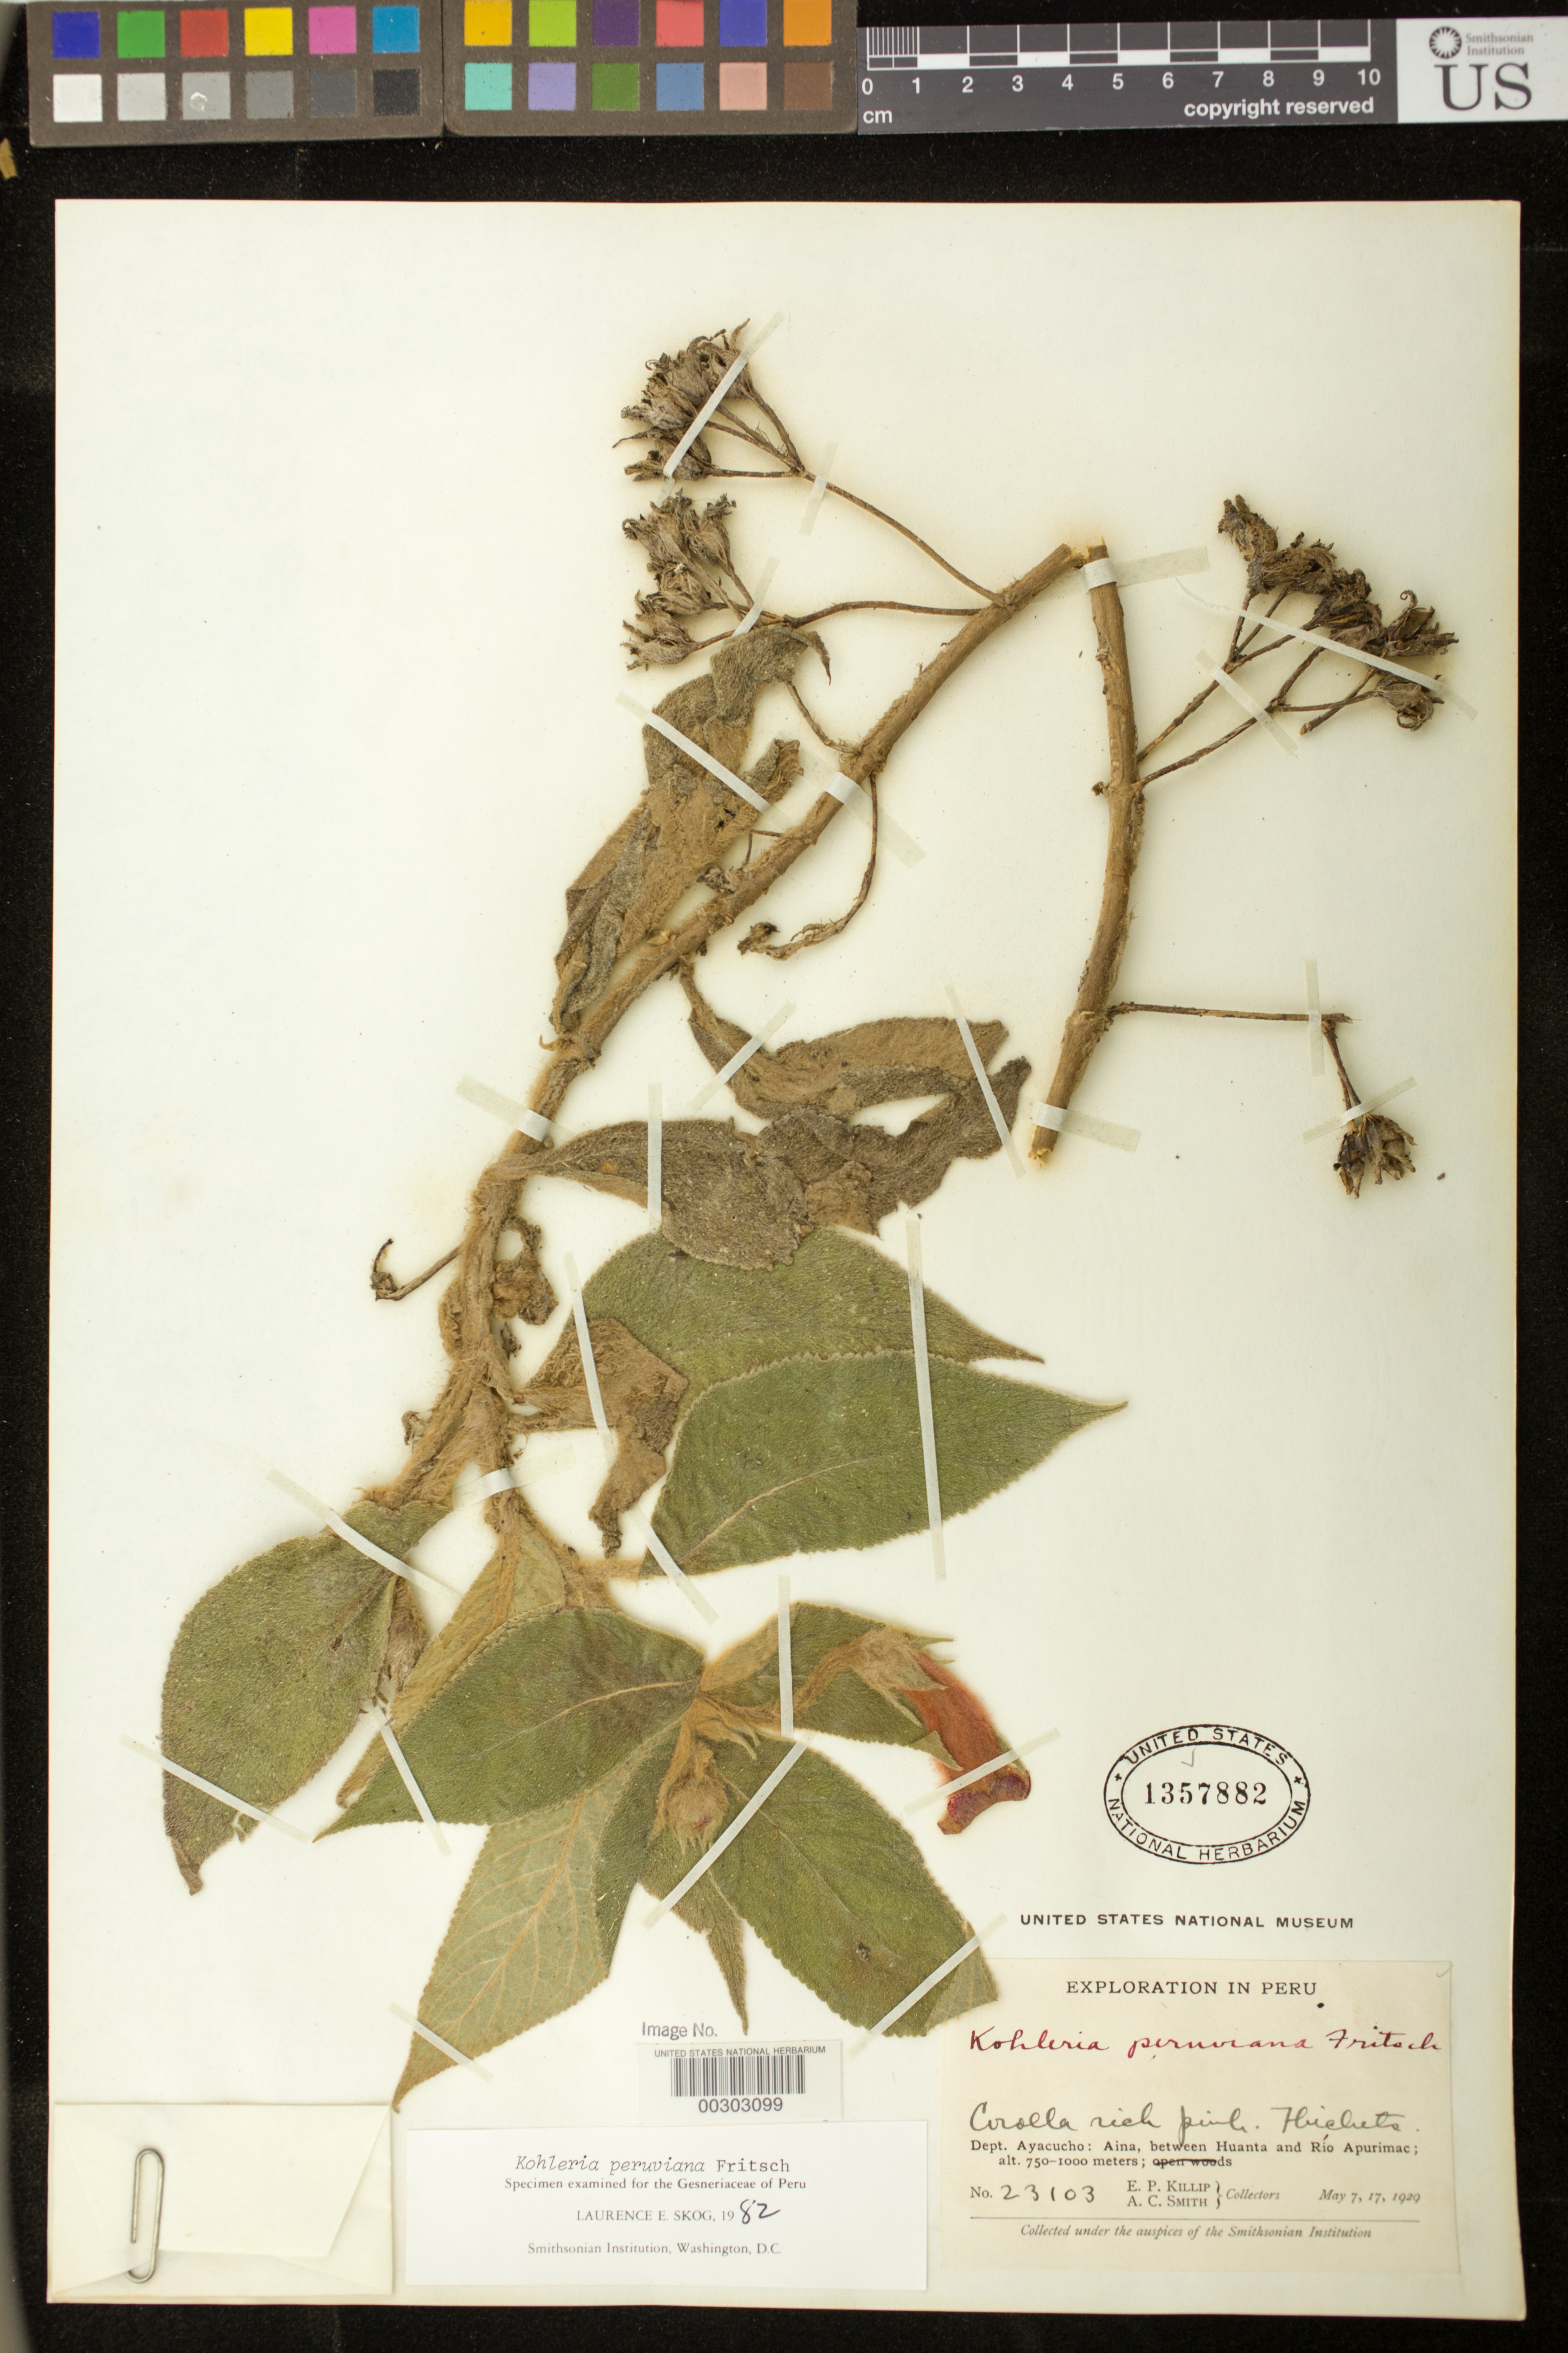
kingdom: Plantae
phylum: Tracheophyta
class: Magnoliopsida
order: Lamiales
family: Gesneriaceae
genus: Kohleria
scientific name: Kohleria peruviana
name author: Fritsch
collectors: E. P. Killip & A. C. Smith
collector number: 23103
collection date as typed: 7-17 May 1929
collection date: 1929-05-07/1929-05-17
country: Peru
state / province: Ayacucho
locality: Aina, between Huanta and Rio Apurimac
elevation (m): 750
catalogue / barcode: US 1357882